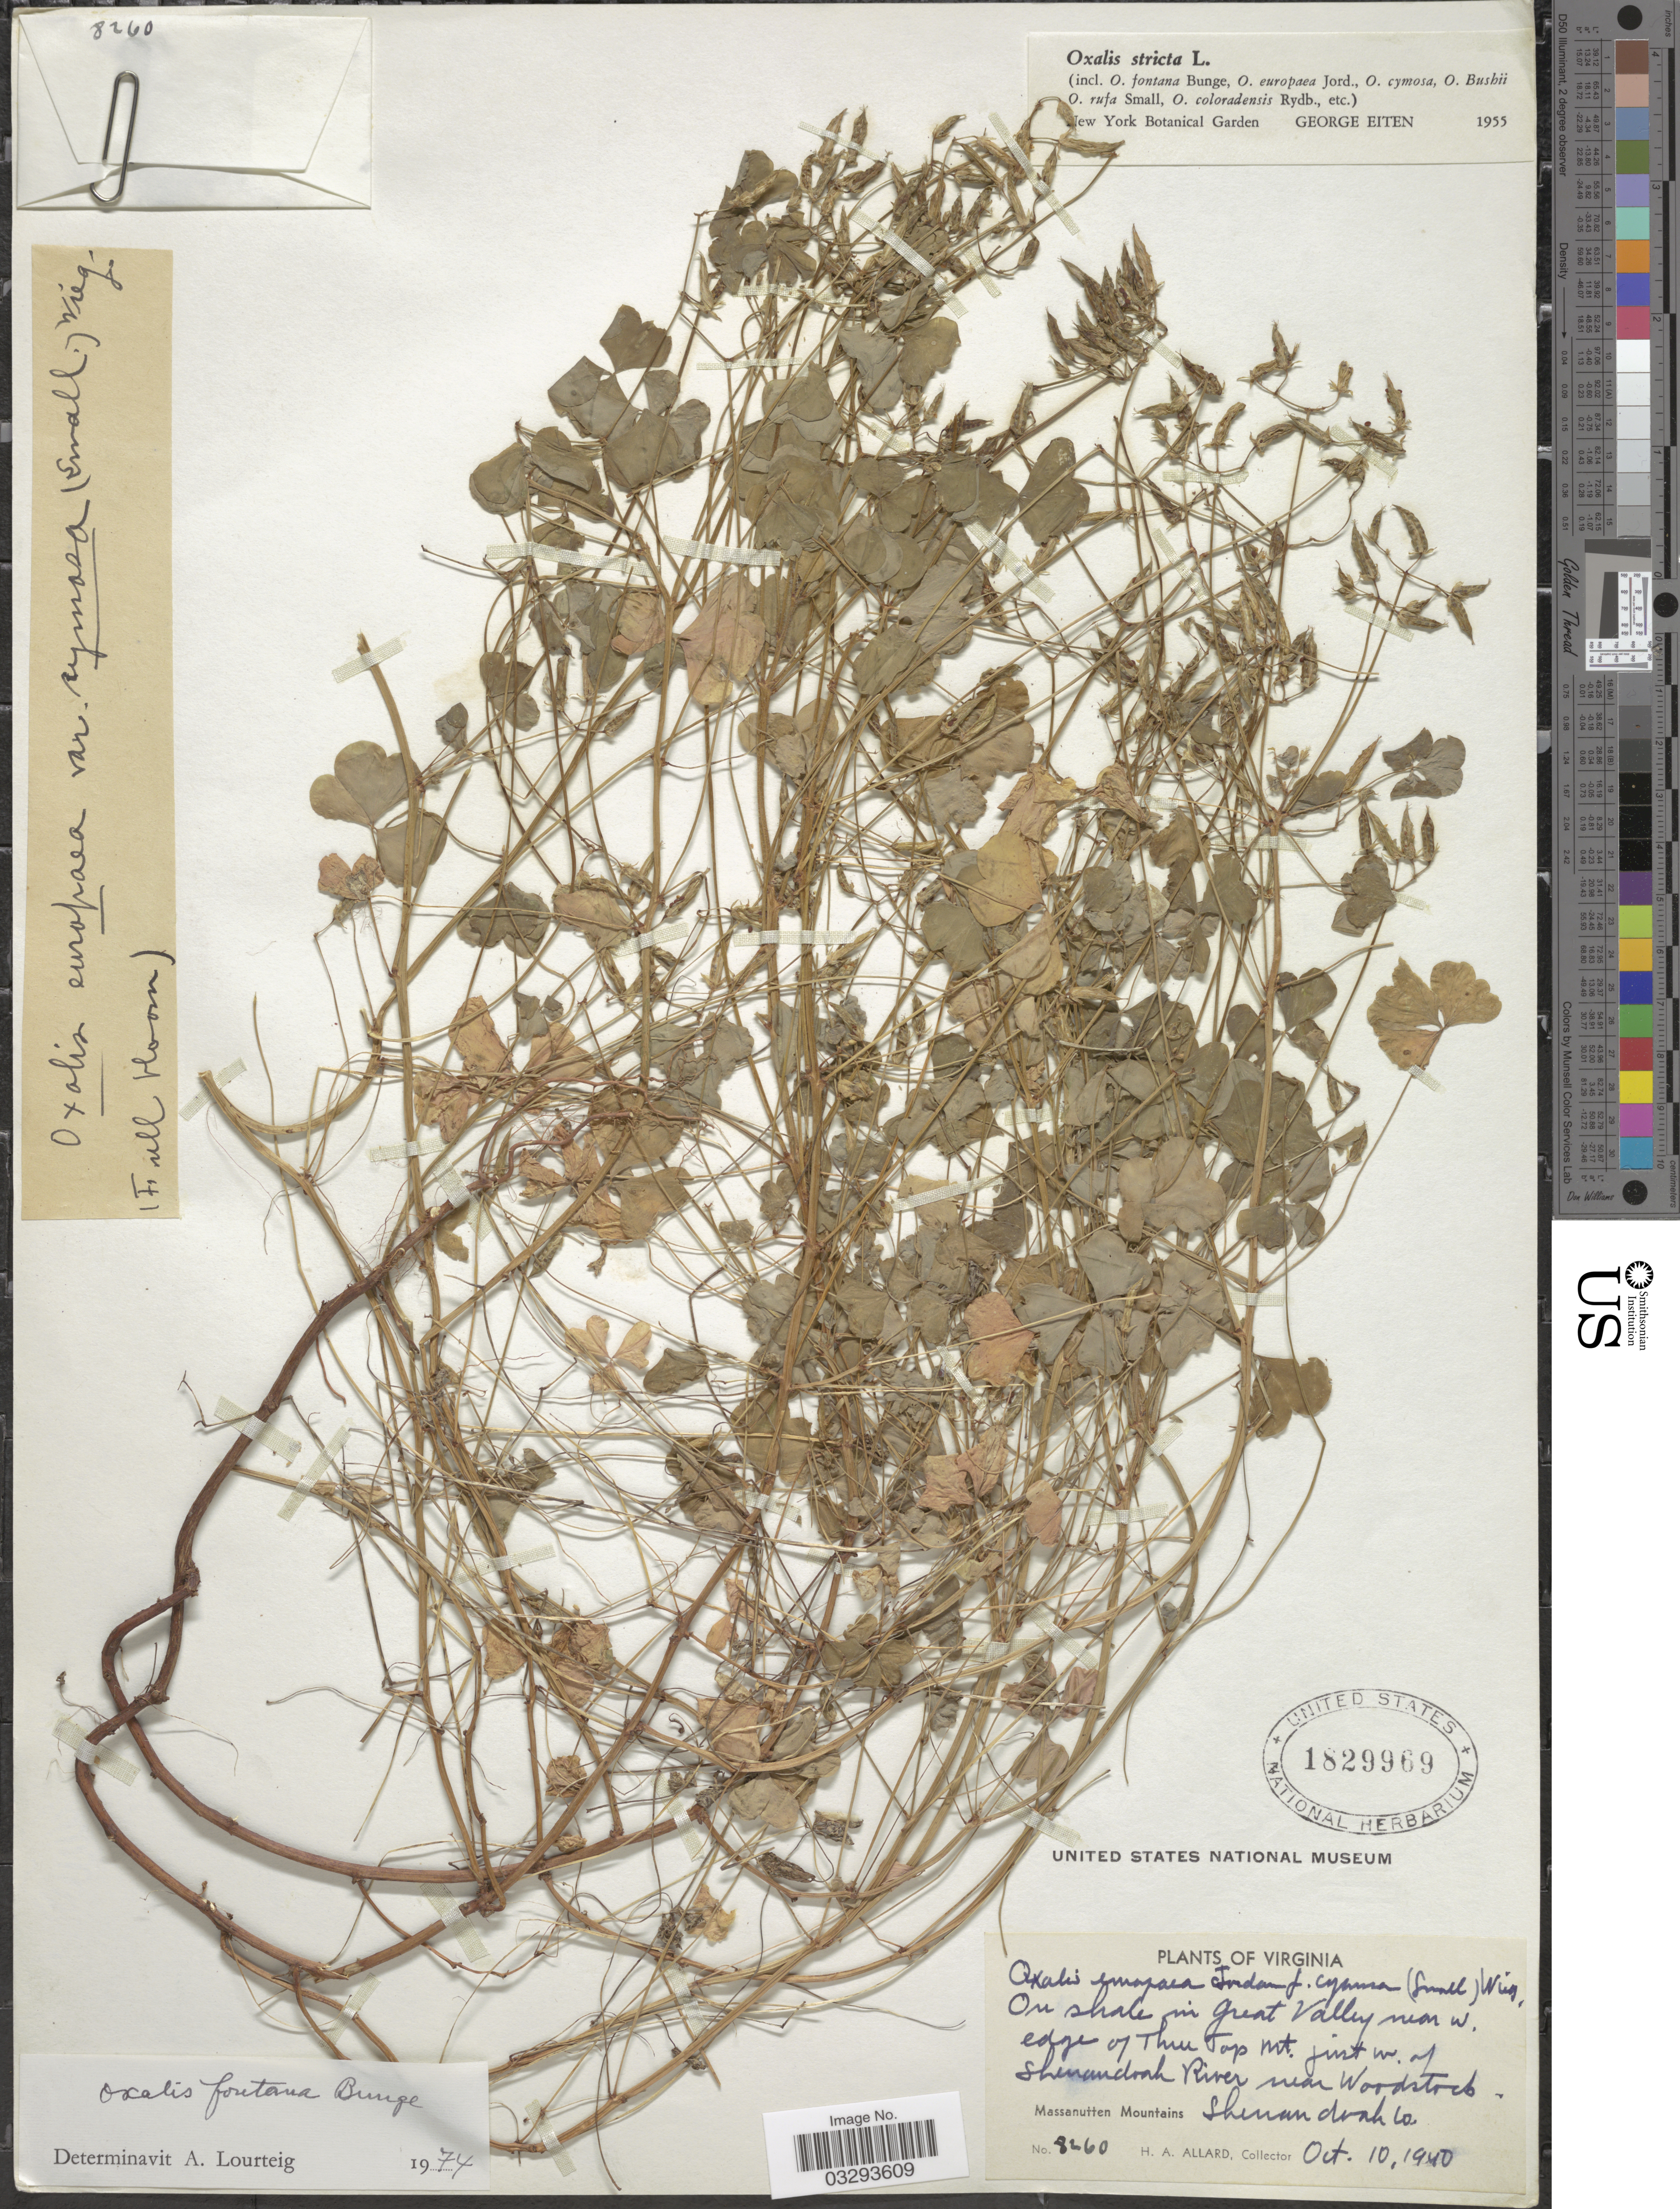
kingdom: Plantae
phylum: Tracheophyta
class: Magnoliopsida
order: Oxalidales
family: Oxalidaceae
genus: Oxalis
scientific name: Oxalis fontana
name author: Bunge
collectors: H. A. Allard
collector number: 8260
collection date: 1940-10-10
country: United States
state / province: Virginia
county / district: Shenandoah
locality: In Great Valley near W. edge of Three Top Mt., just W. of Shenandoah River near Woodstock. Massanutten Mountains, Shenandoah Co.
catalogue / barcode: US 1829969